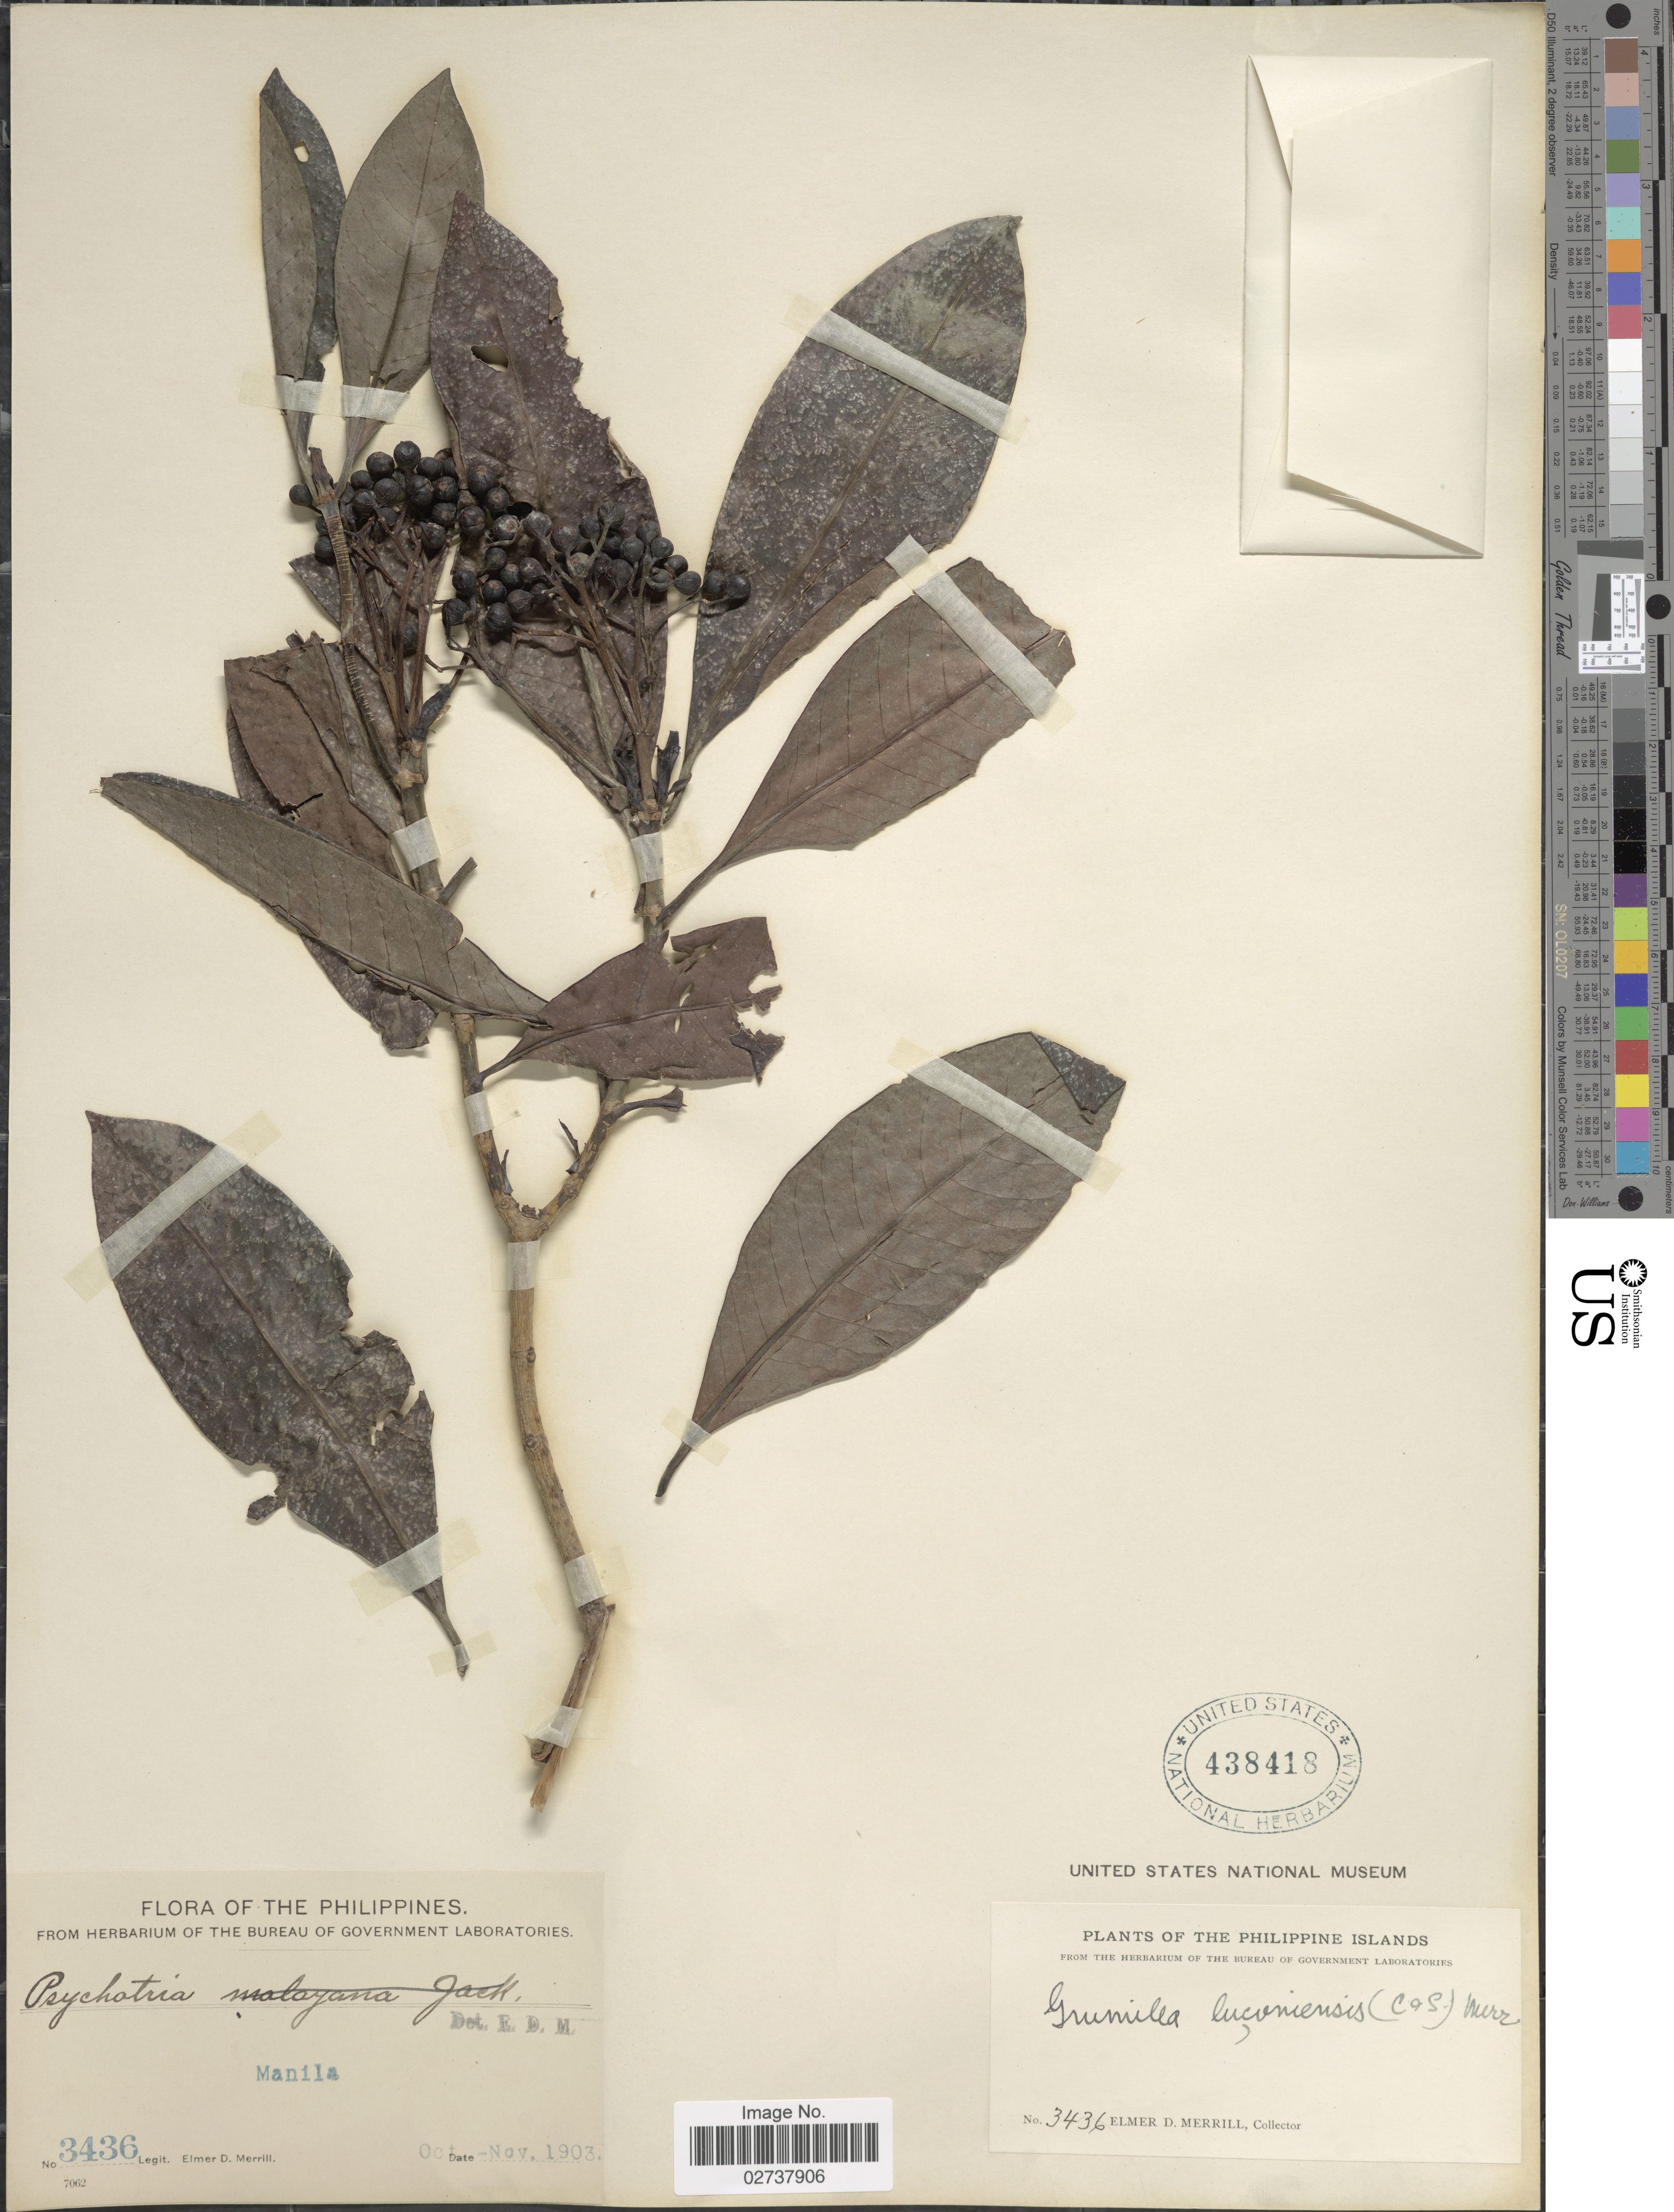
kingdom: Plantae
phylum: Tracheophyta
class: Magnoliopsida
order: Gentianales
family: Rubiaceae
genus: Psychotria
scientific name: Psychotria luzoniensis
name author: (Cham. & Schltdl.) Fern.-Vill.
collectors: E. D. Merrill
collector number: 3436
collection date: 1903-10/1903-11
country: Philippines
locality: Manila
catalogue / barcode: US 438418